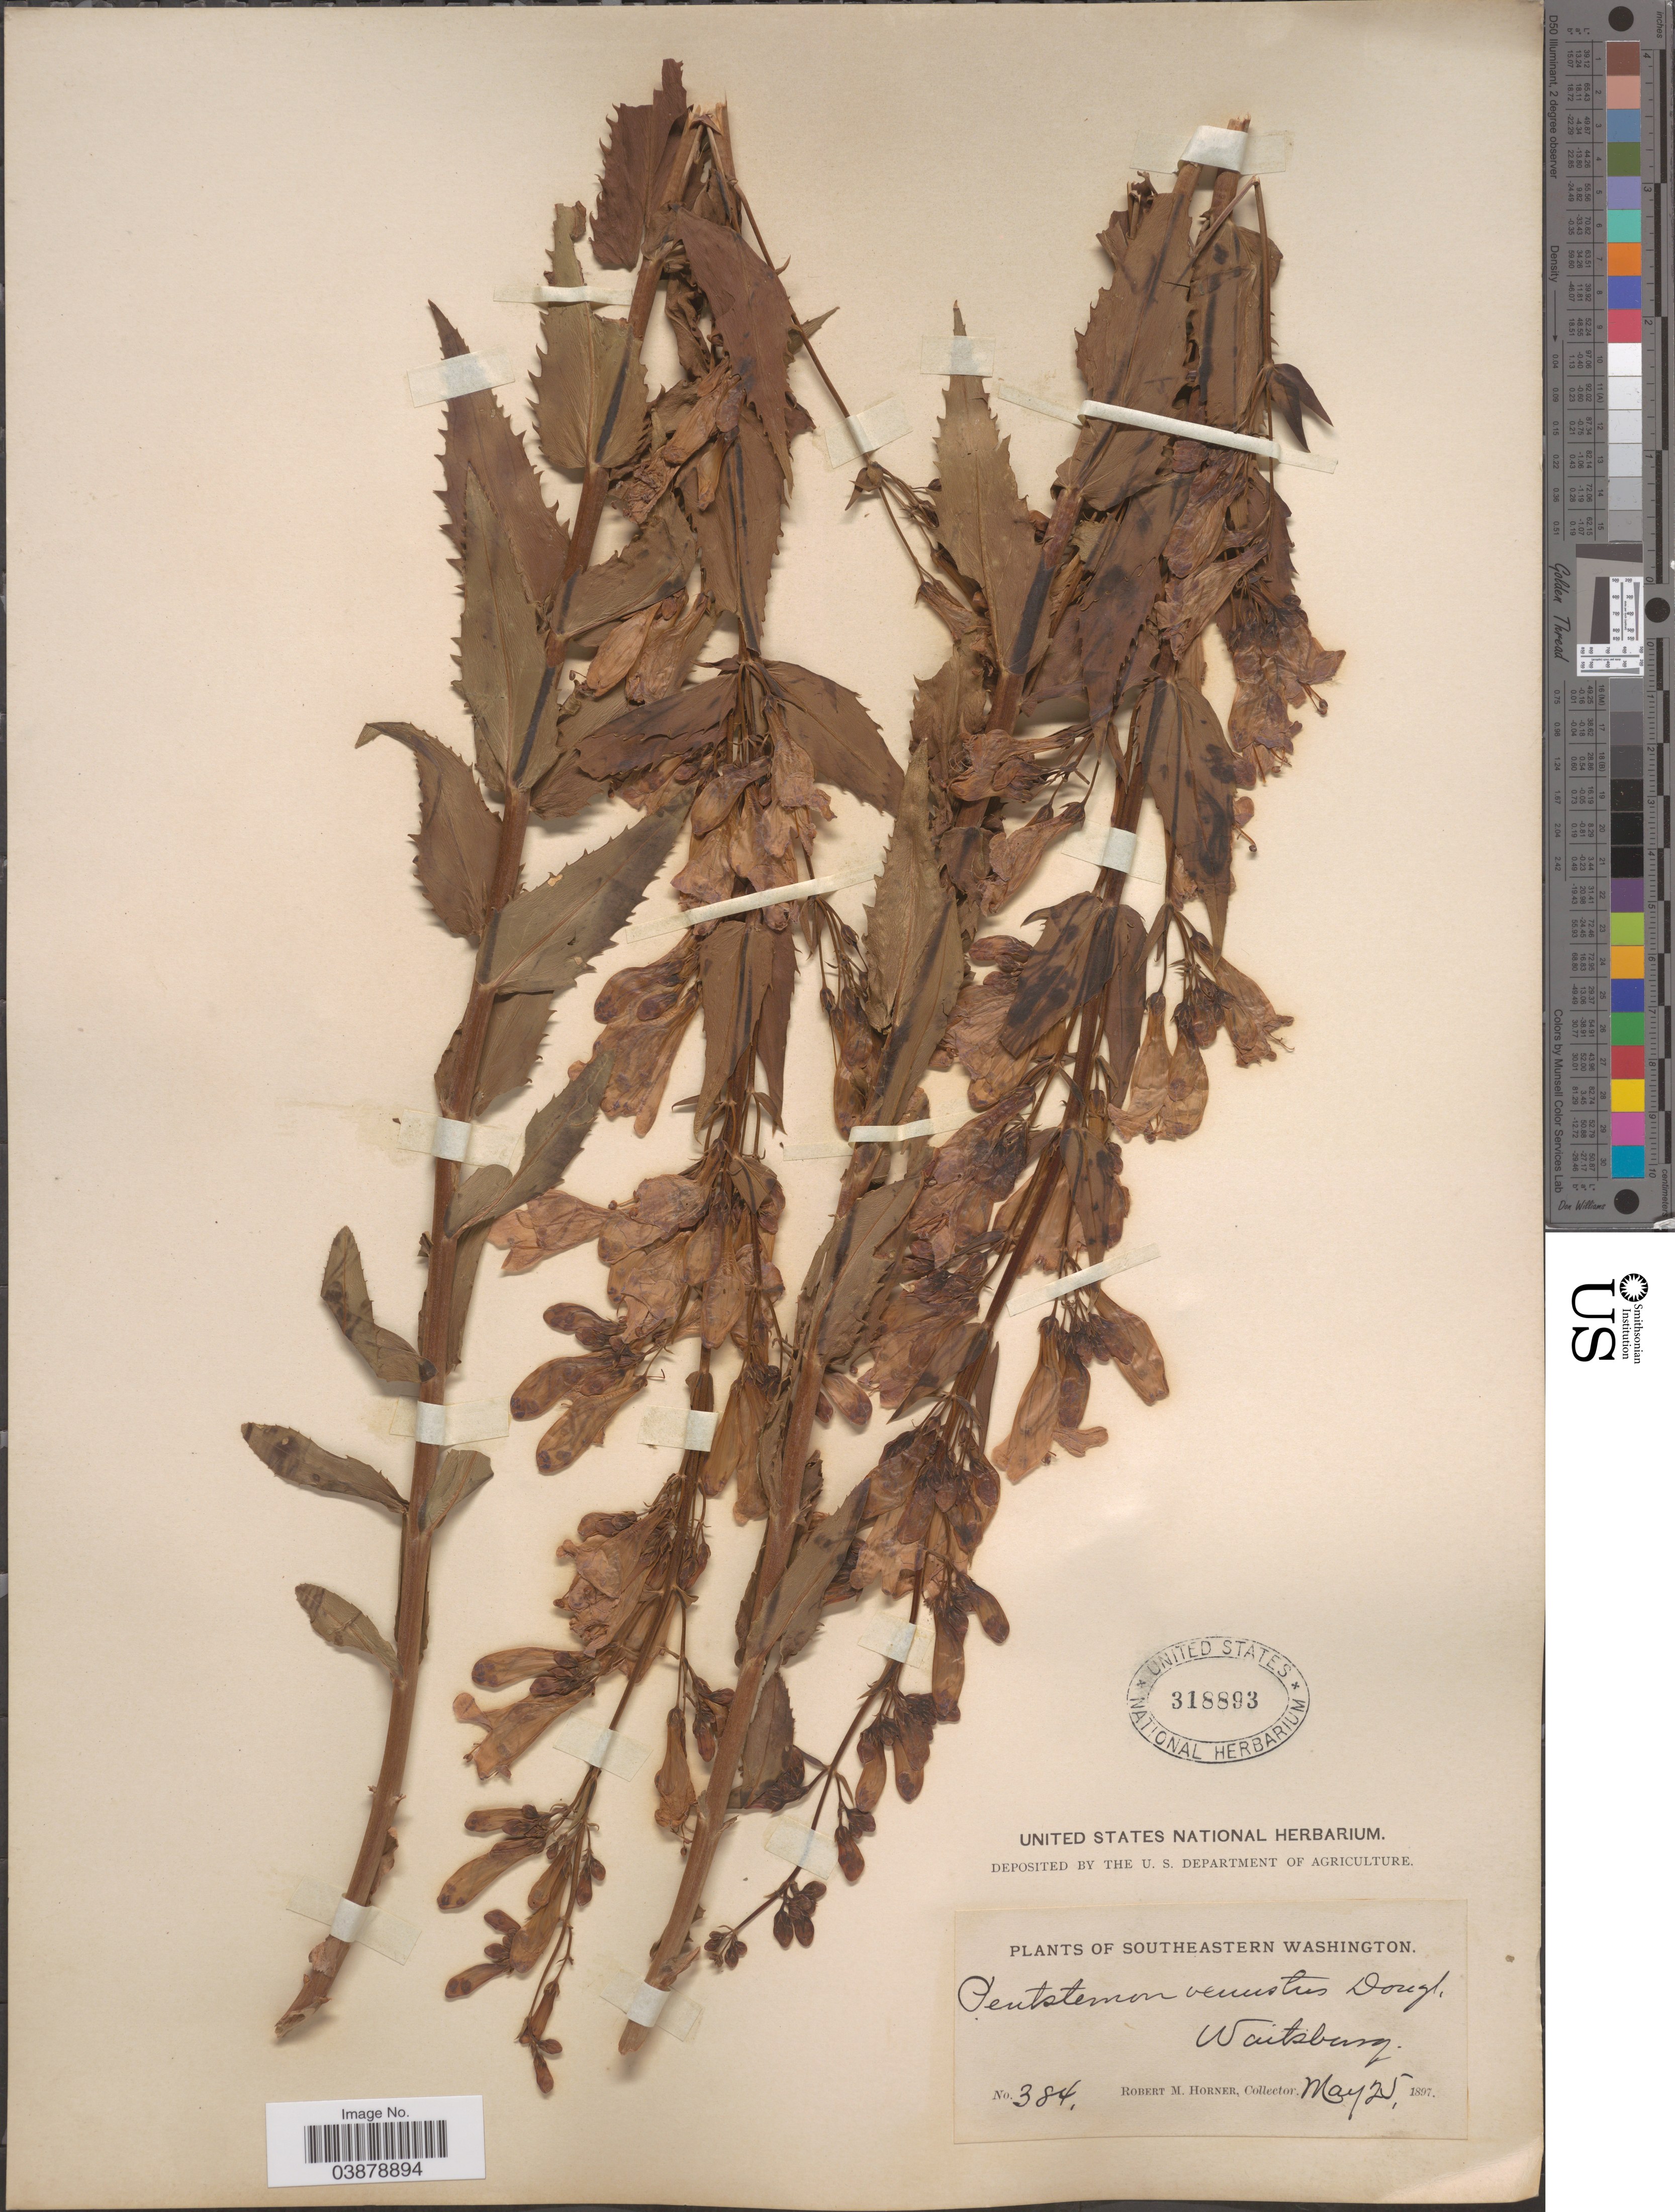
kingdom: Plantae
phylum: Tracheophyta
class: Magnoliopsida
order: Lamiales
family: Plantaginaceae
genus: Penstemon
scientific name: Penstemon venustus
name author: Douglas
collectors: R. Horner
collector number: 384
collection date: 1897-05-25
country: United States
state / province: Washington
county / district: Walla Walla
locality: Southeastern Washington. Waitsburg.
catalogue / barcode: US 318893